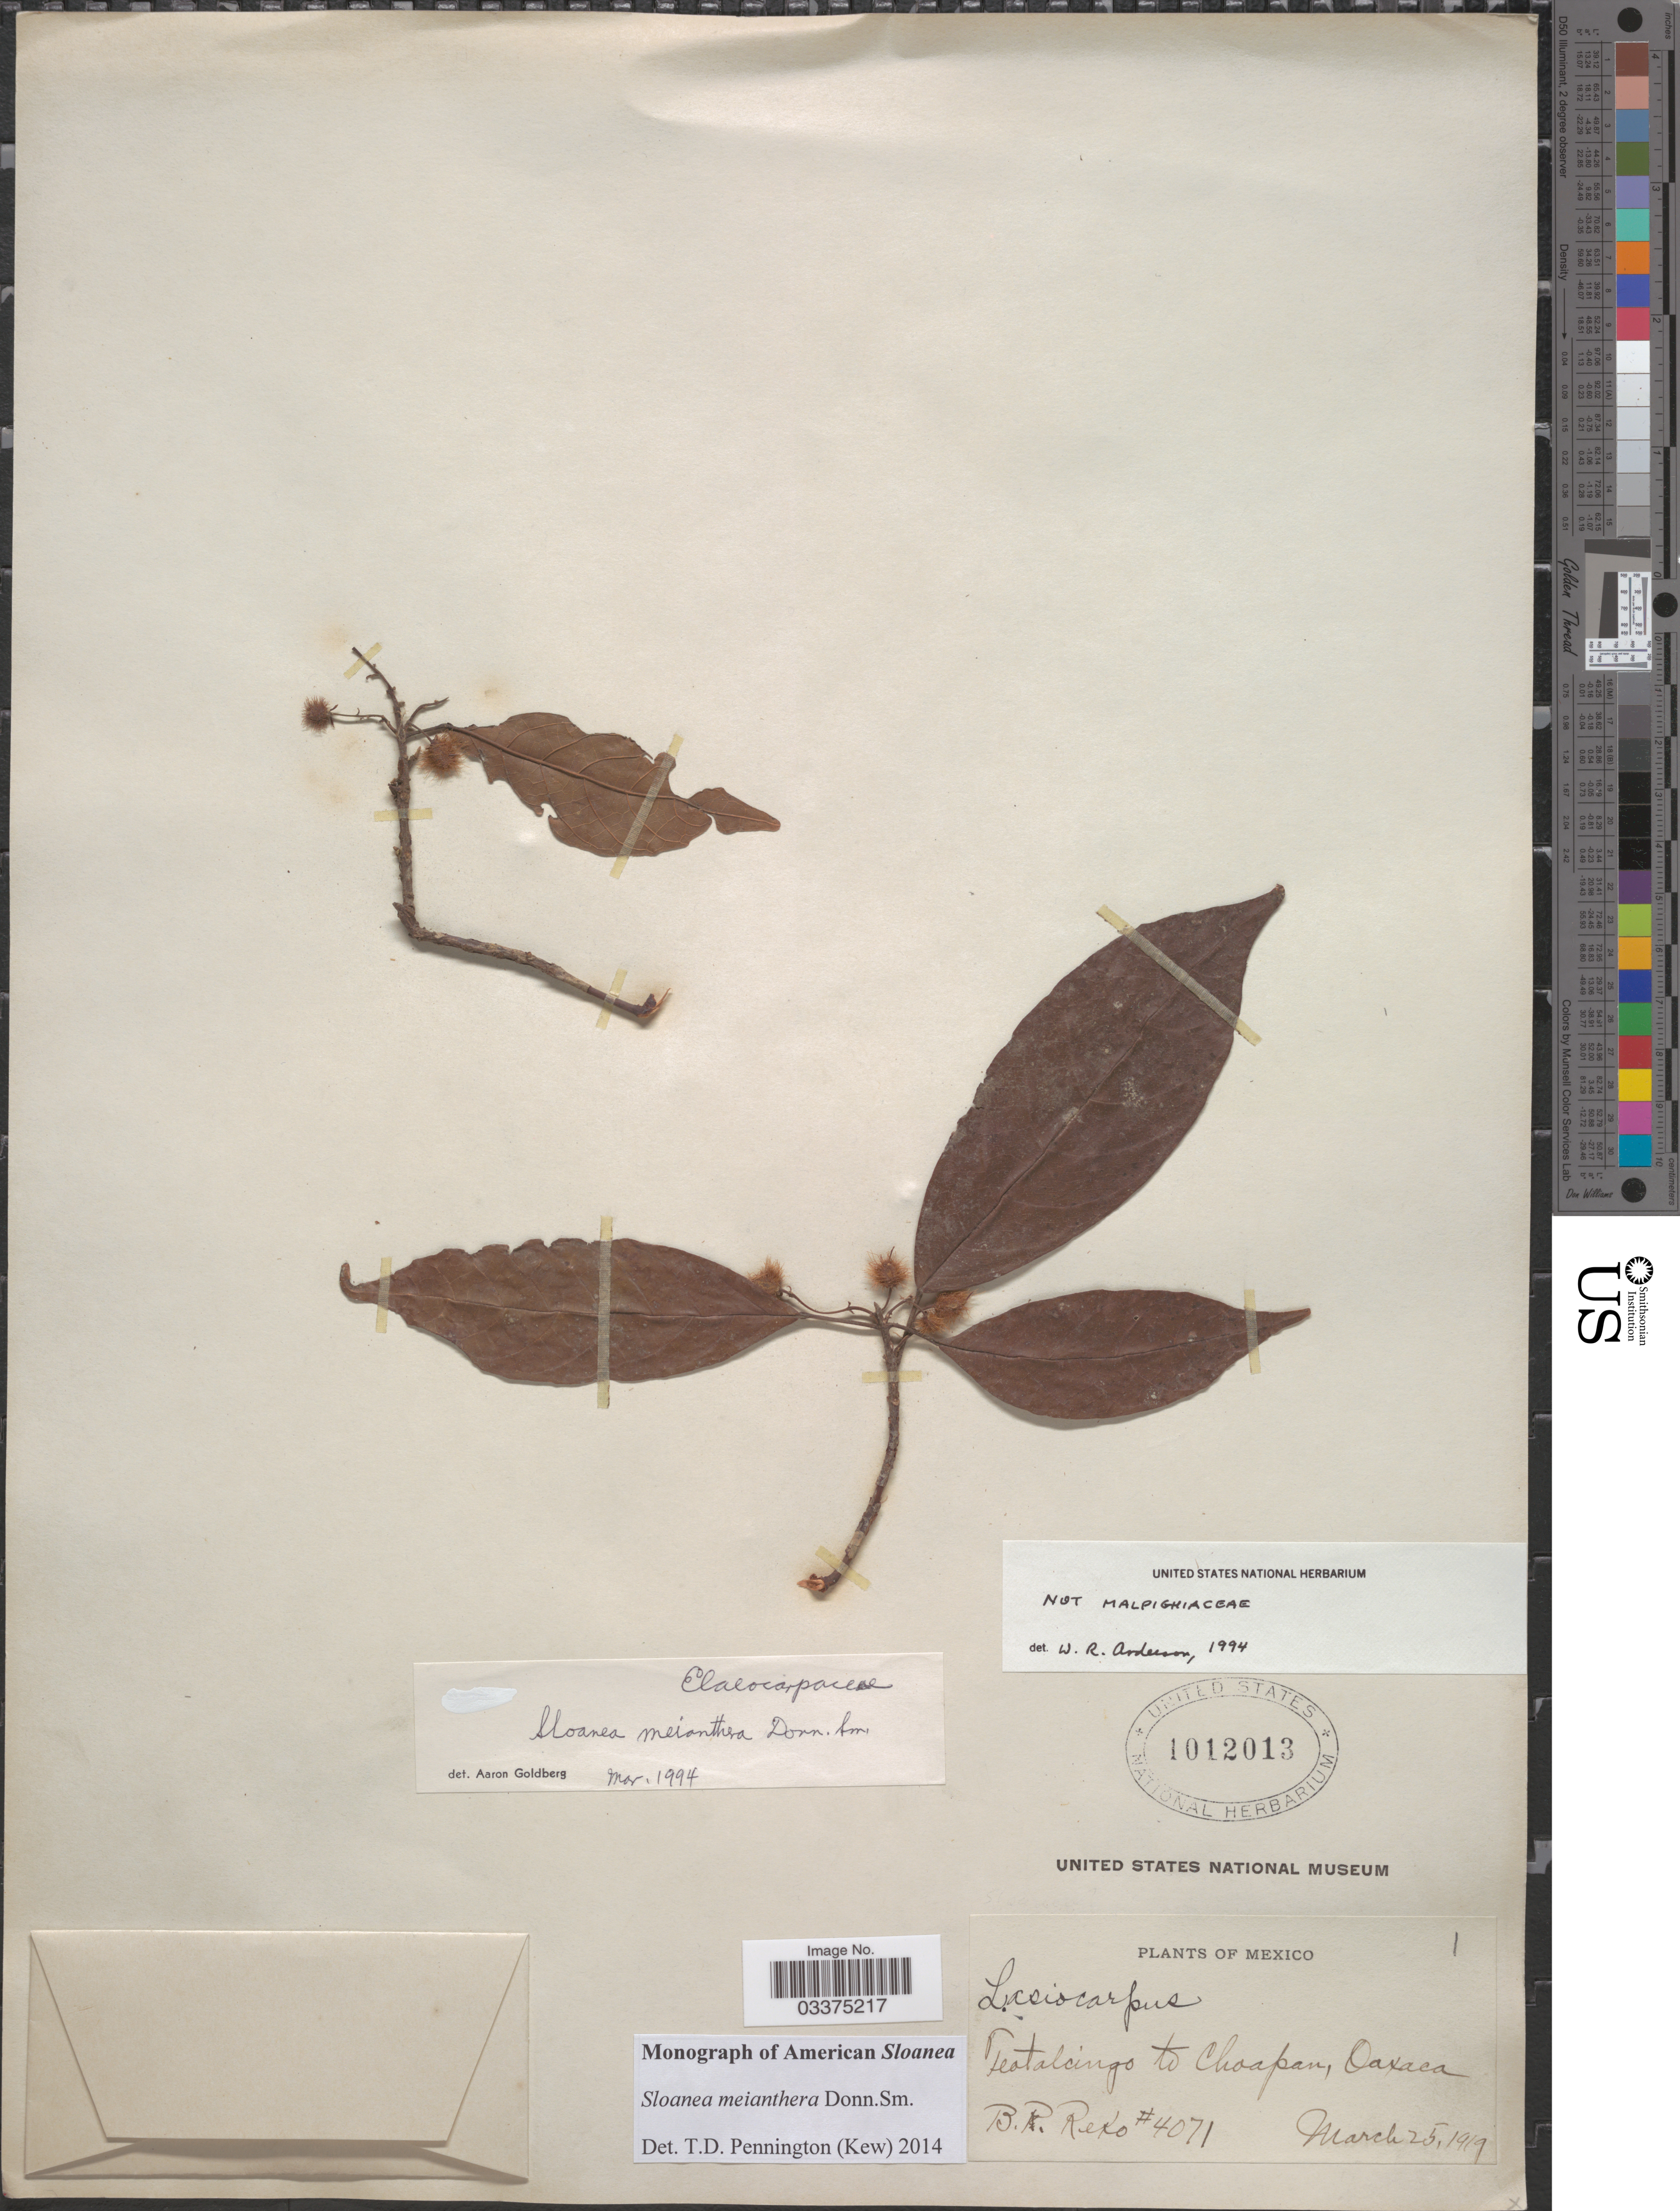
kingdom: Plantae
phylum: Tracheophyta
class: Magnoliopsida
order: Oxalidales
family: Elaeocarpaceae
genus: Sloanea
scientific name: Sloanea meianthera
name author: Donn. Sm.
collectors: B. P. Reko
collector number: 4071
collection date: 1919-03-25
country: Mexico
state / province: Oaxaca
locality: Teotalcingo to Choapan.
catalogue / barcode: US 1012013